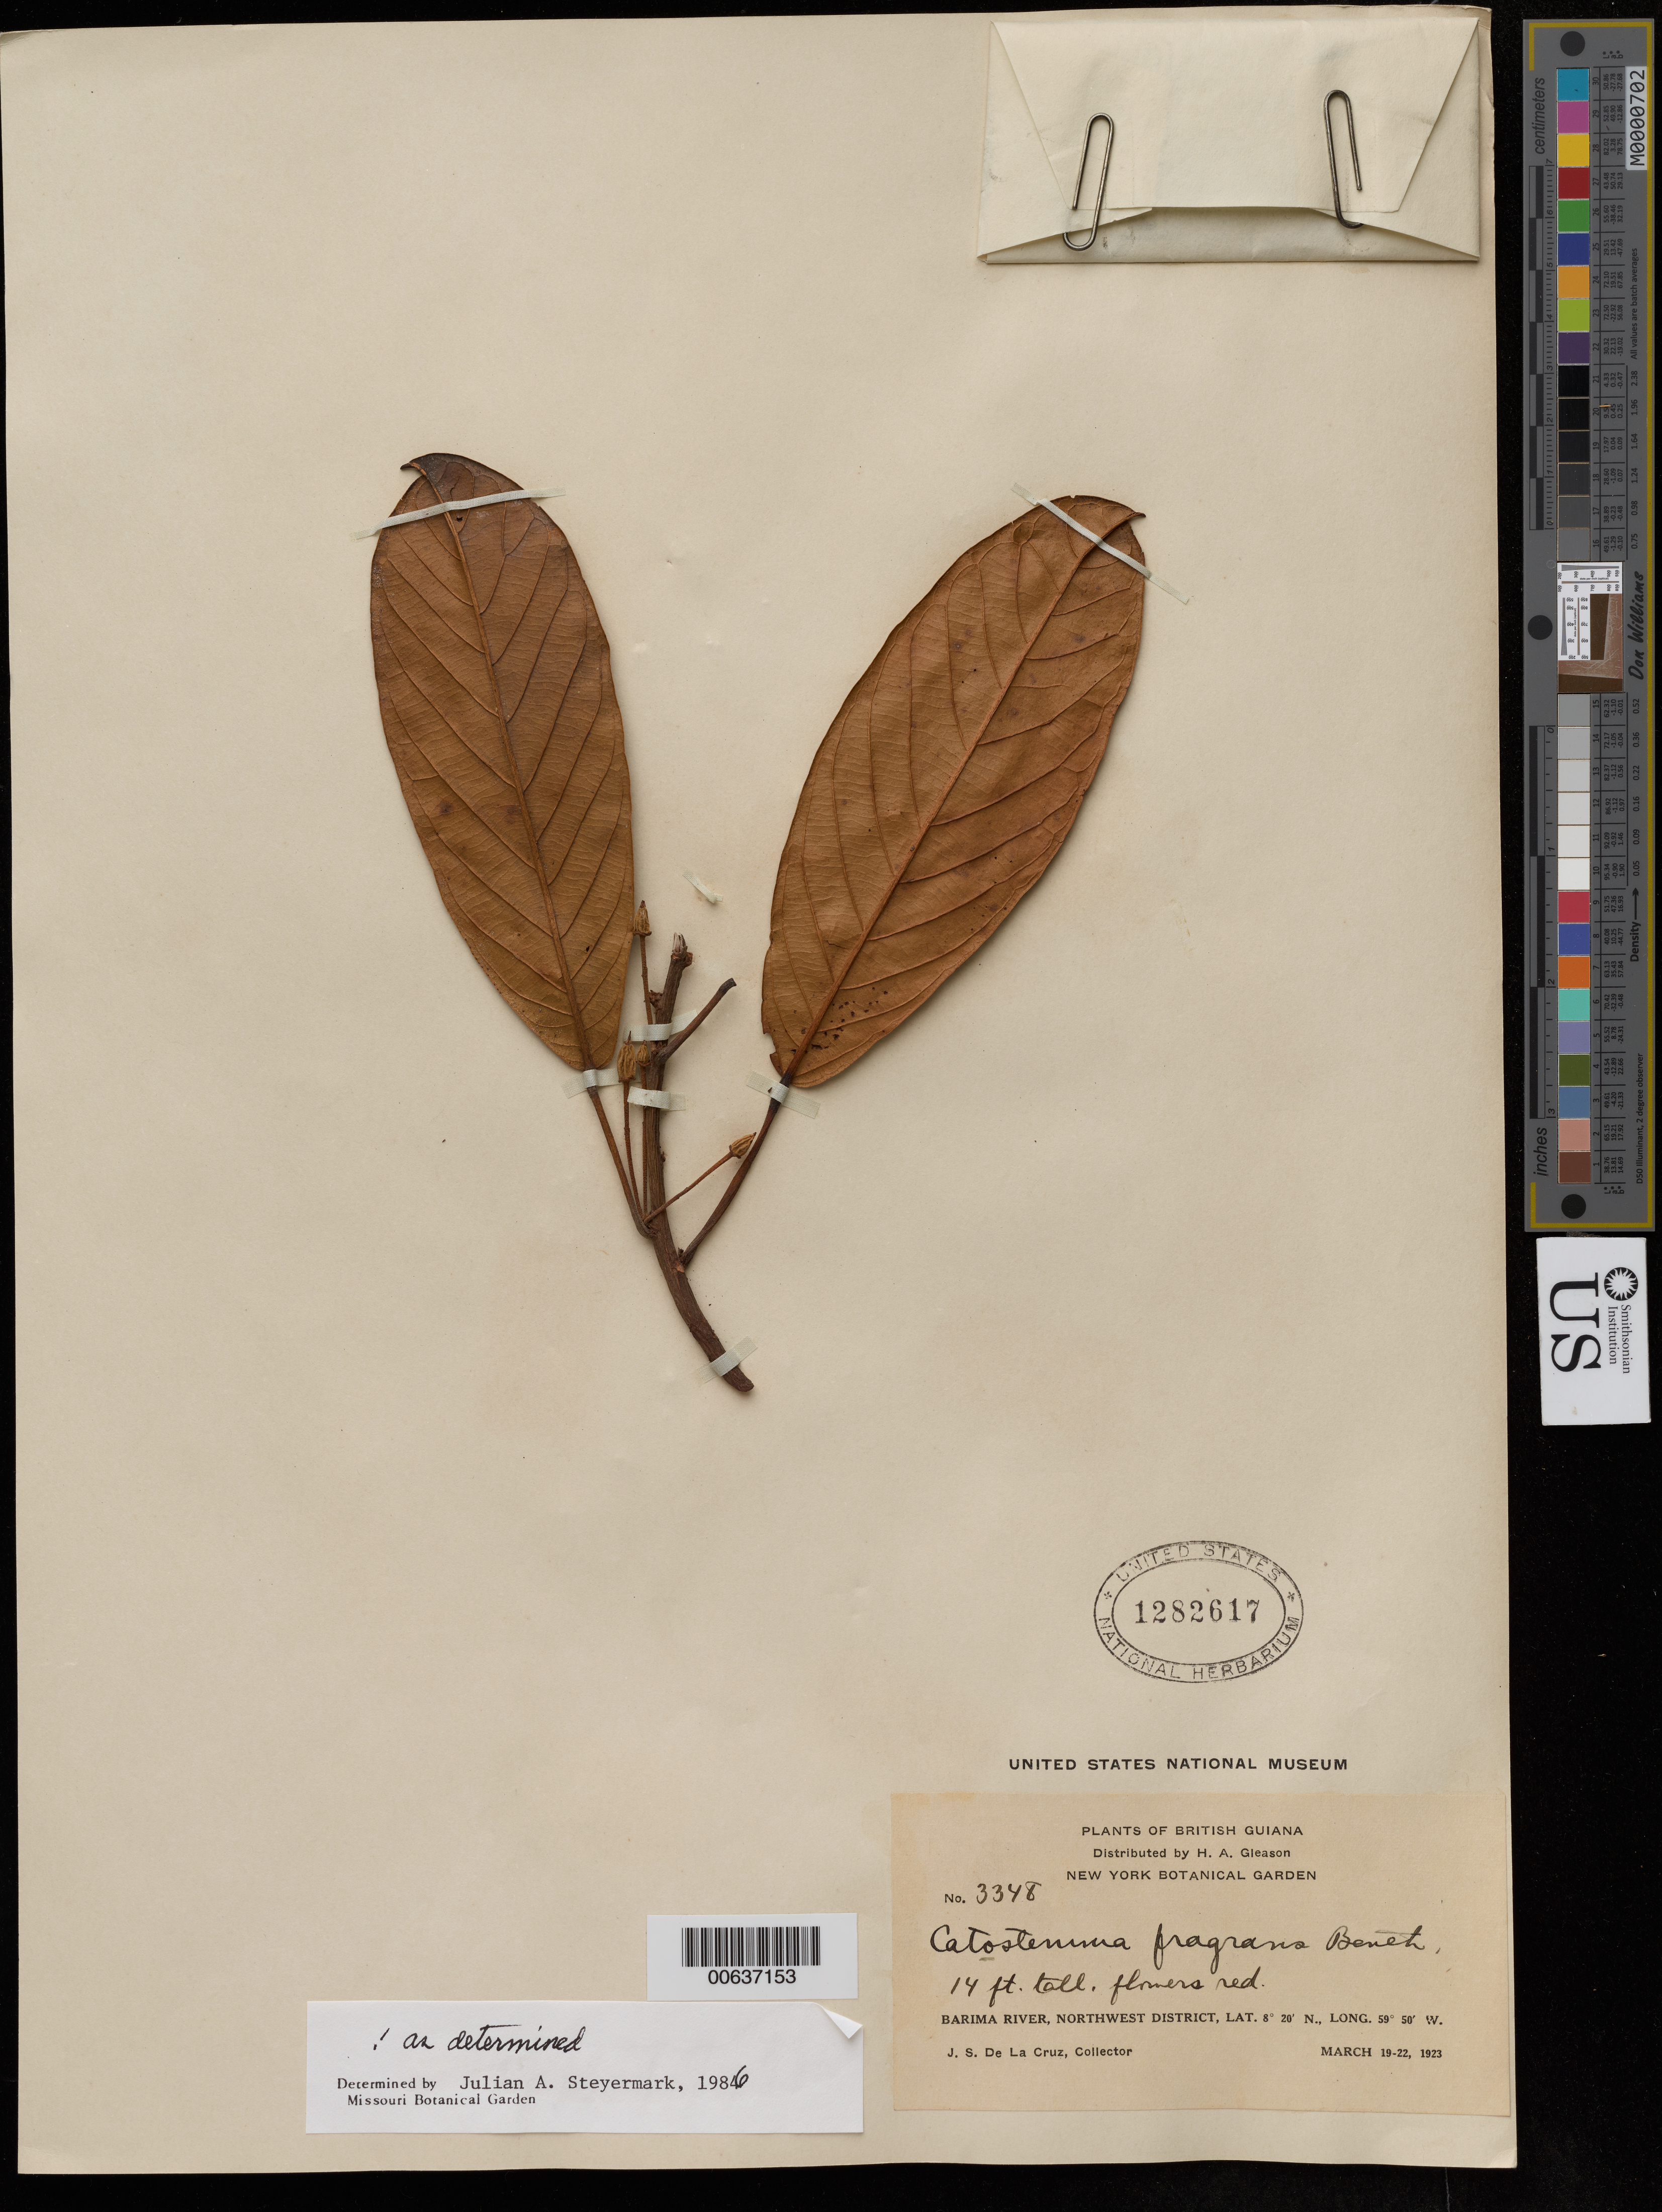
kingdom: Plantae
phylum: Tracheophyta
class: Magnoliopsida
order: Malvales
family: Malvaceae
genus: Catostemma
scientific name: Catostemma fragrans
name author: Benth.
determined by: Steyermark, Julian A., (VEN)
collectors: J. S. de la Cruz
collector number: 3348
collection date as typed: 19-Mar-23 to 22-Mar-23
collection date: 1923-03-19/1923-03-22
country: Guyana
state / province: Barima-Waini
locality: Barima R., NW District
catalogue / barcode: US 1282617